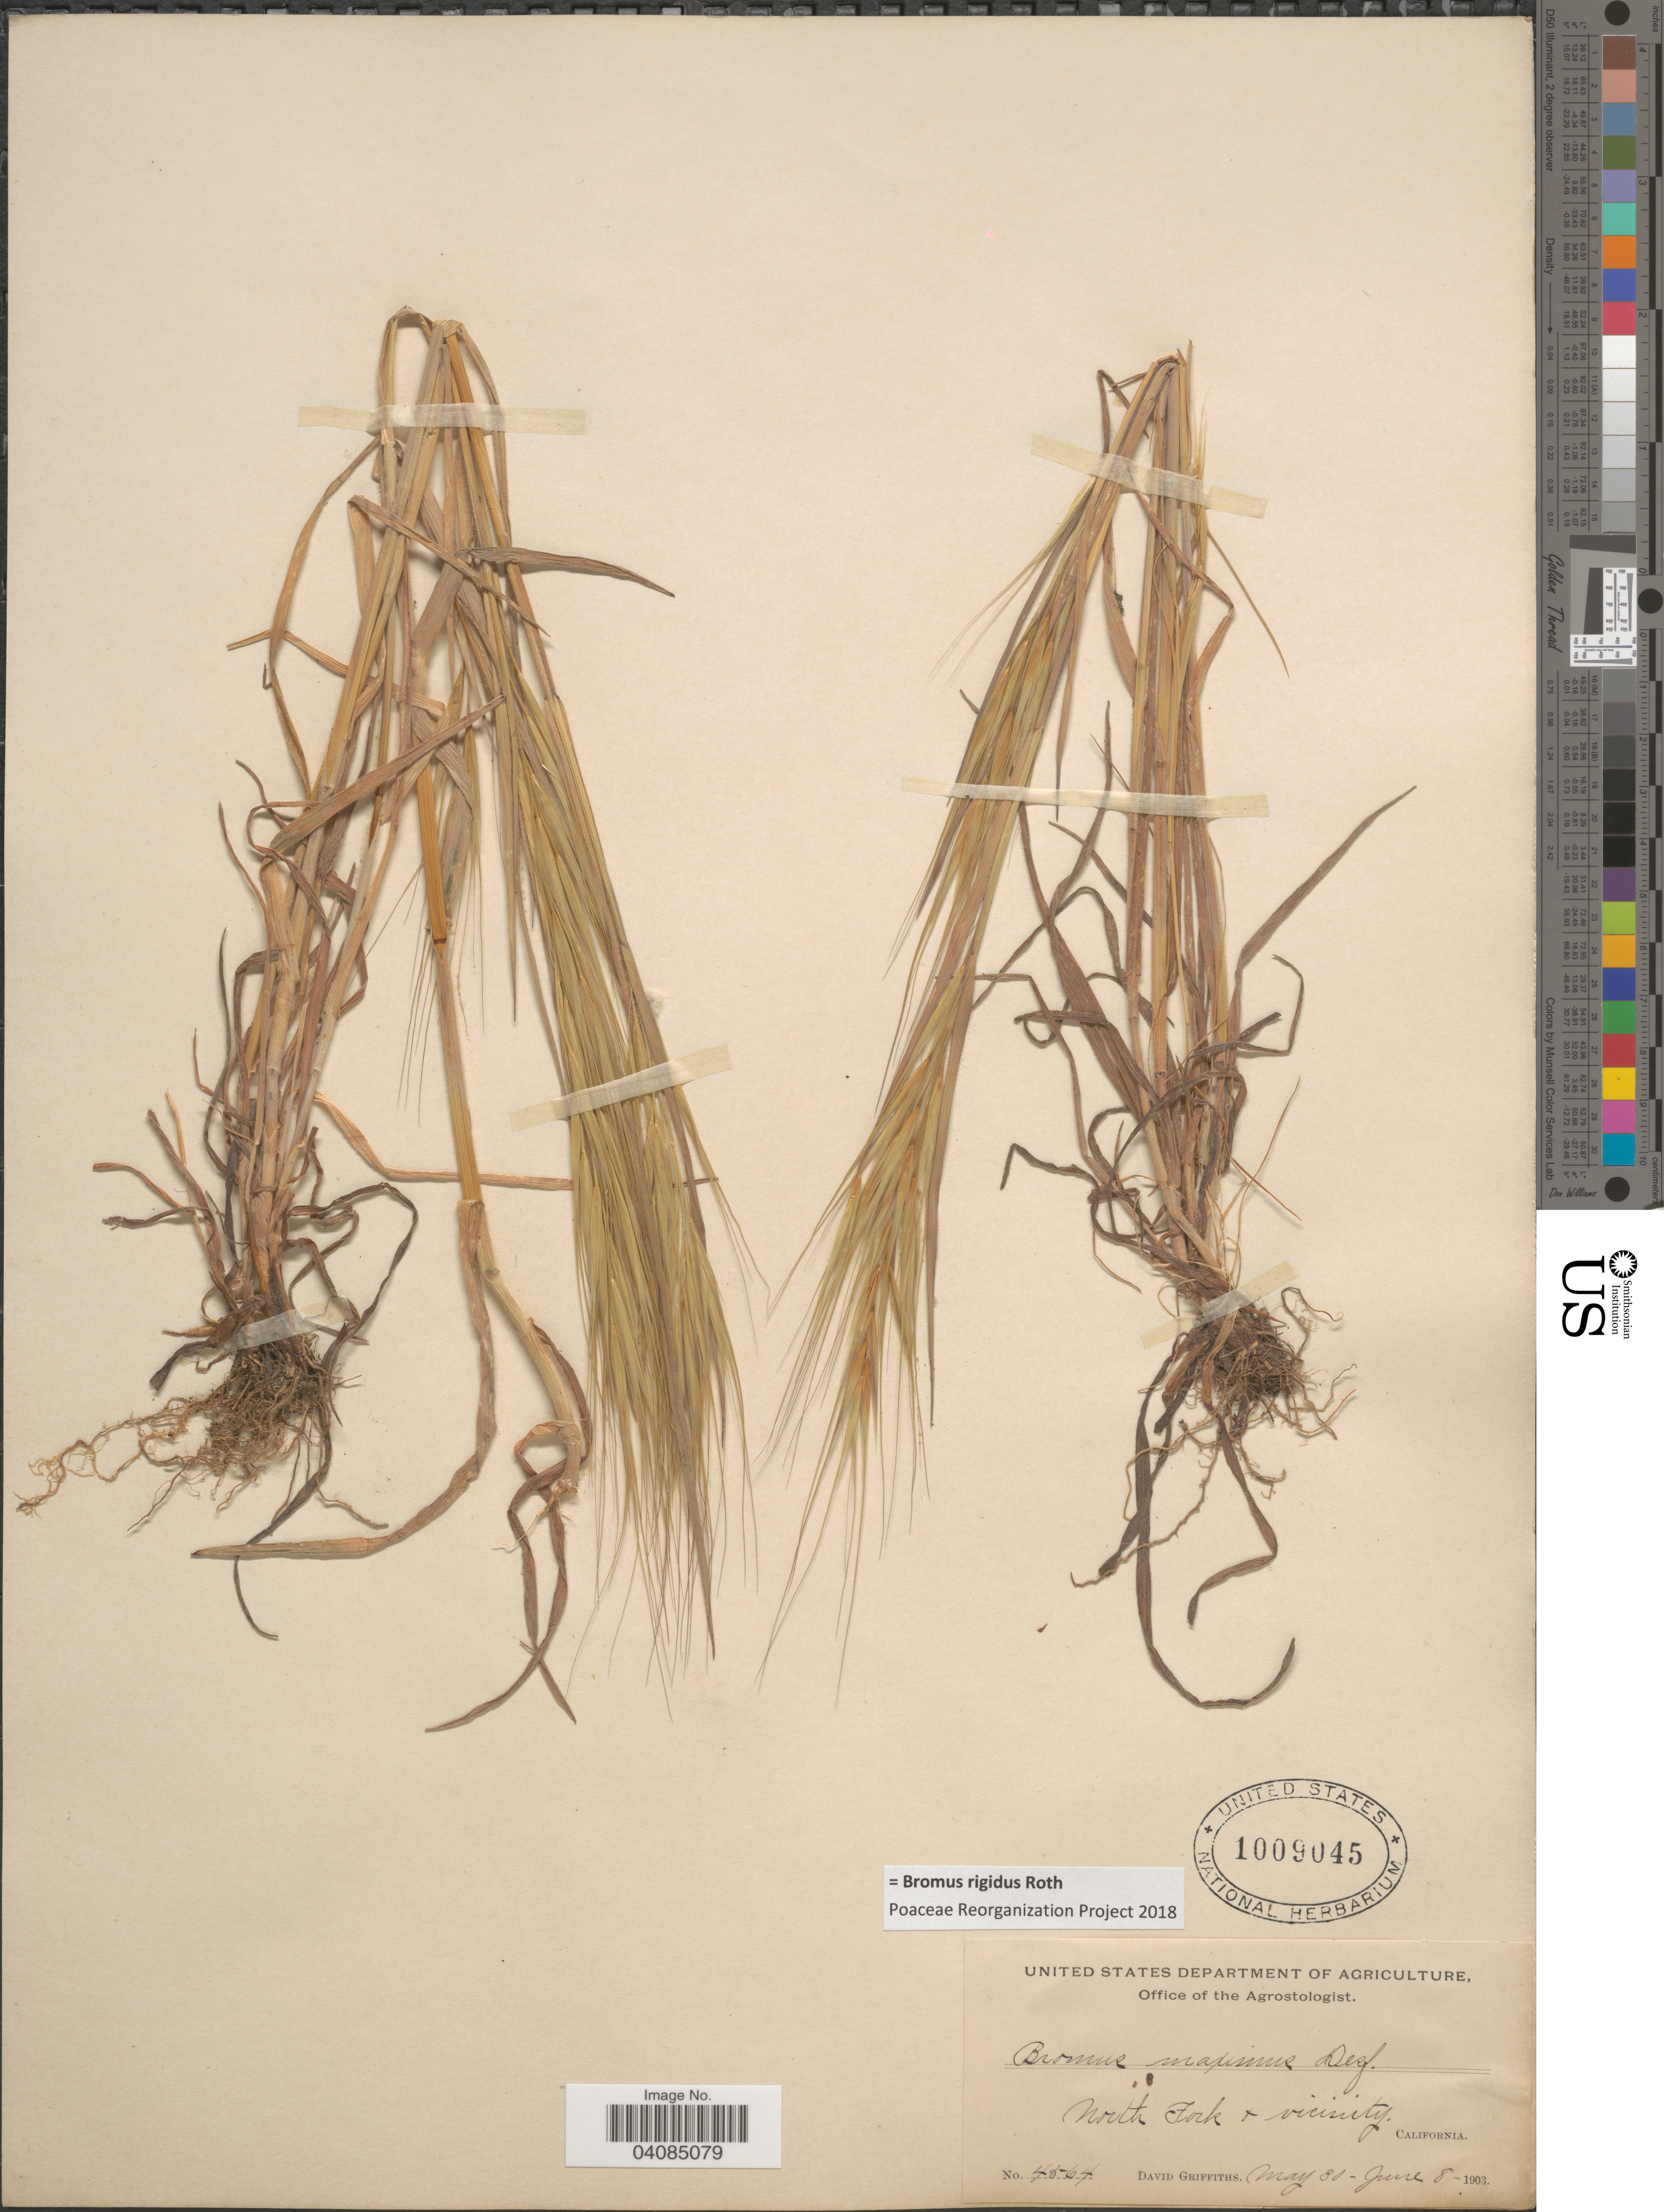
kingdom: Plantae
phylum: Tracheophyta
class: Liliopsida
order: Poales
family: Poaceae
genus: Bromus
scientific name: Bromus rigidus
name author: Roth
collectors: D. Griffiths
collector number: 4564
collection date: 1903-05-30/1903-06-08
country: United States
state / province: California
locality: North Fork & vicinity.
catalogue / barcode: US 1009045